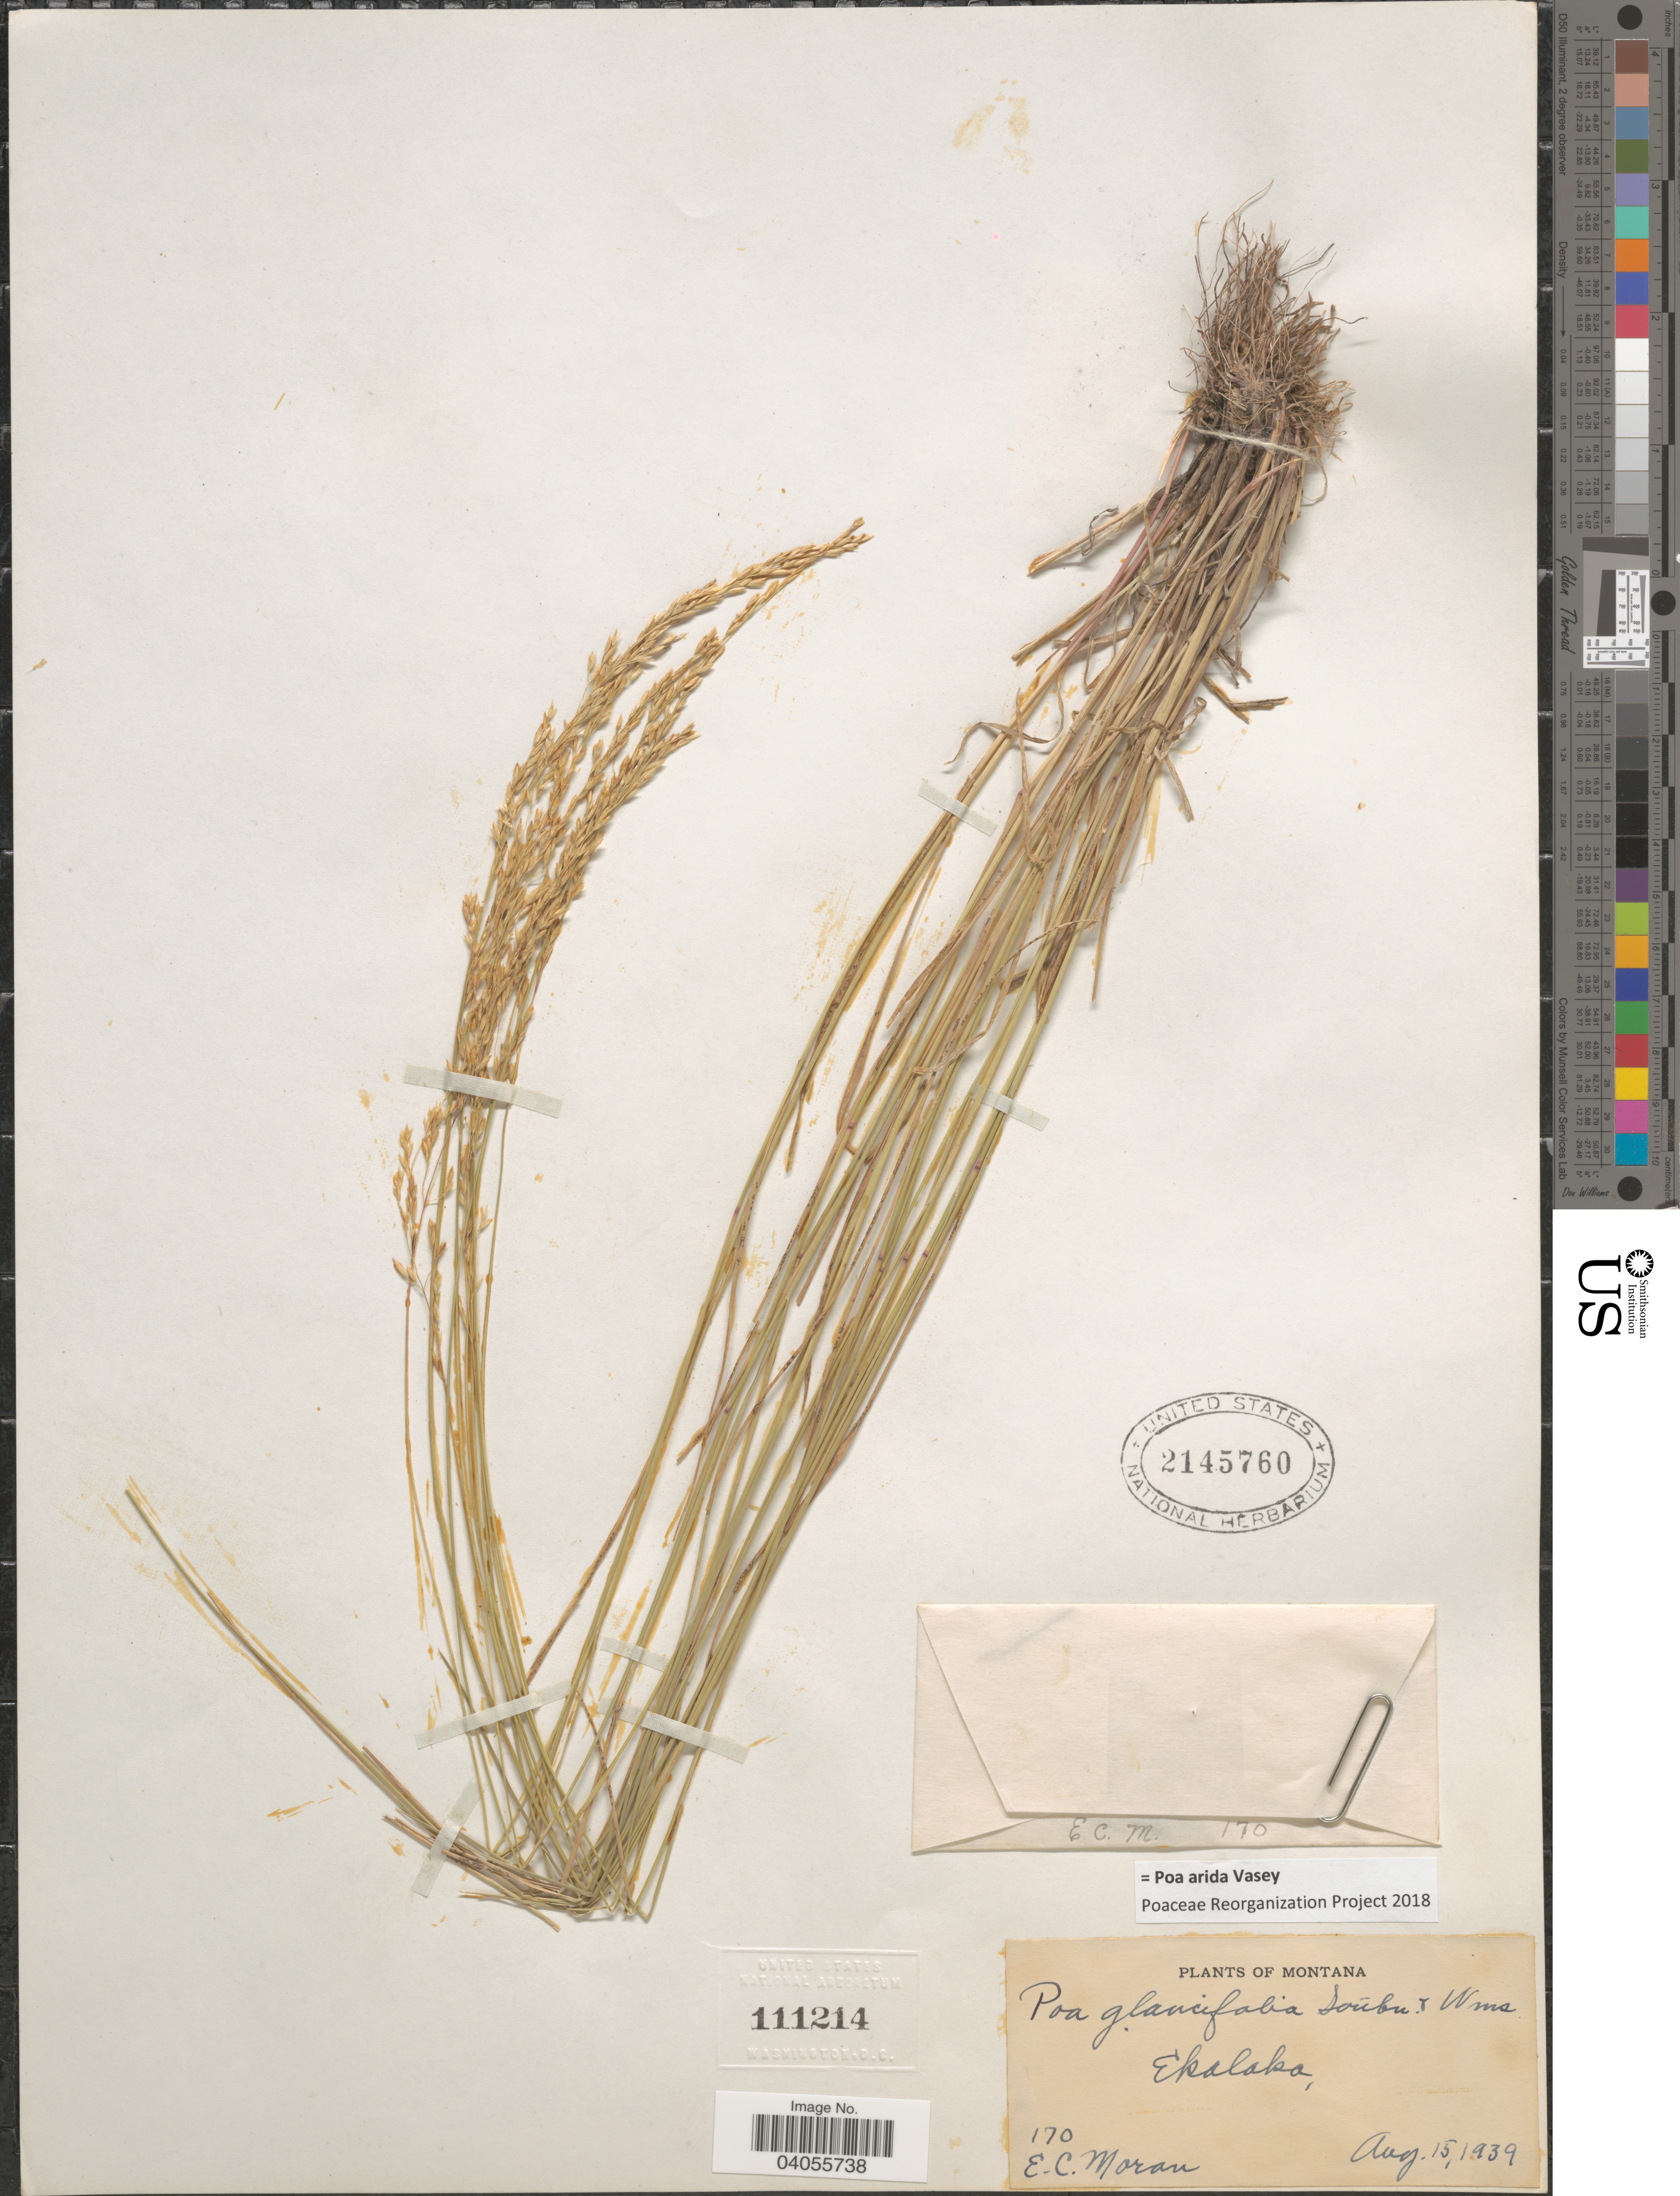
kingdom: Plantae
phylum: Tracheophyta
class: Liliopsida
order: Poales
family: Poaceae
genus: Poa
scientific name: Poa arida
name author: Vasey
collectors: E. C. Moran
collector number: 170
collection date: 1939-08-15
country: United States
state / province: Montana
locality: Ekalaka.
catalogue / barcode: US 2145760